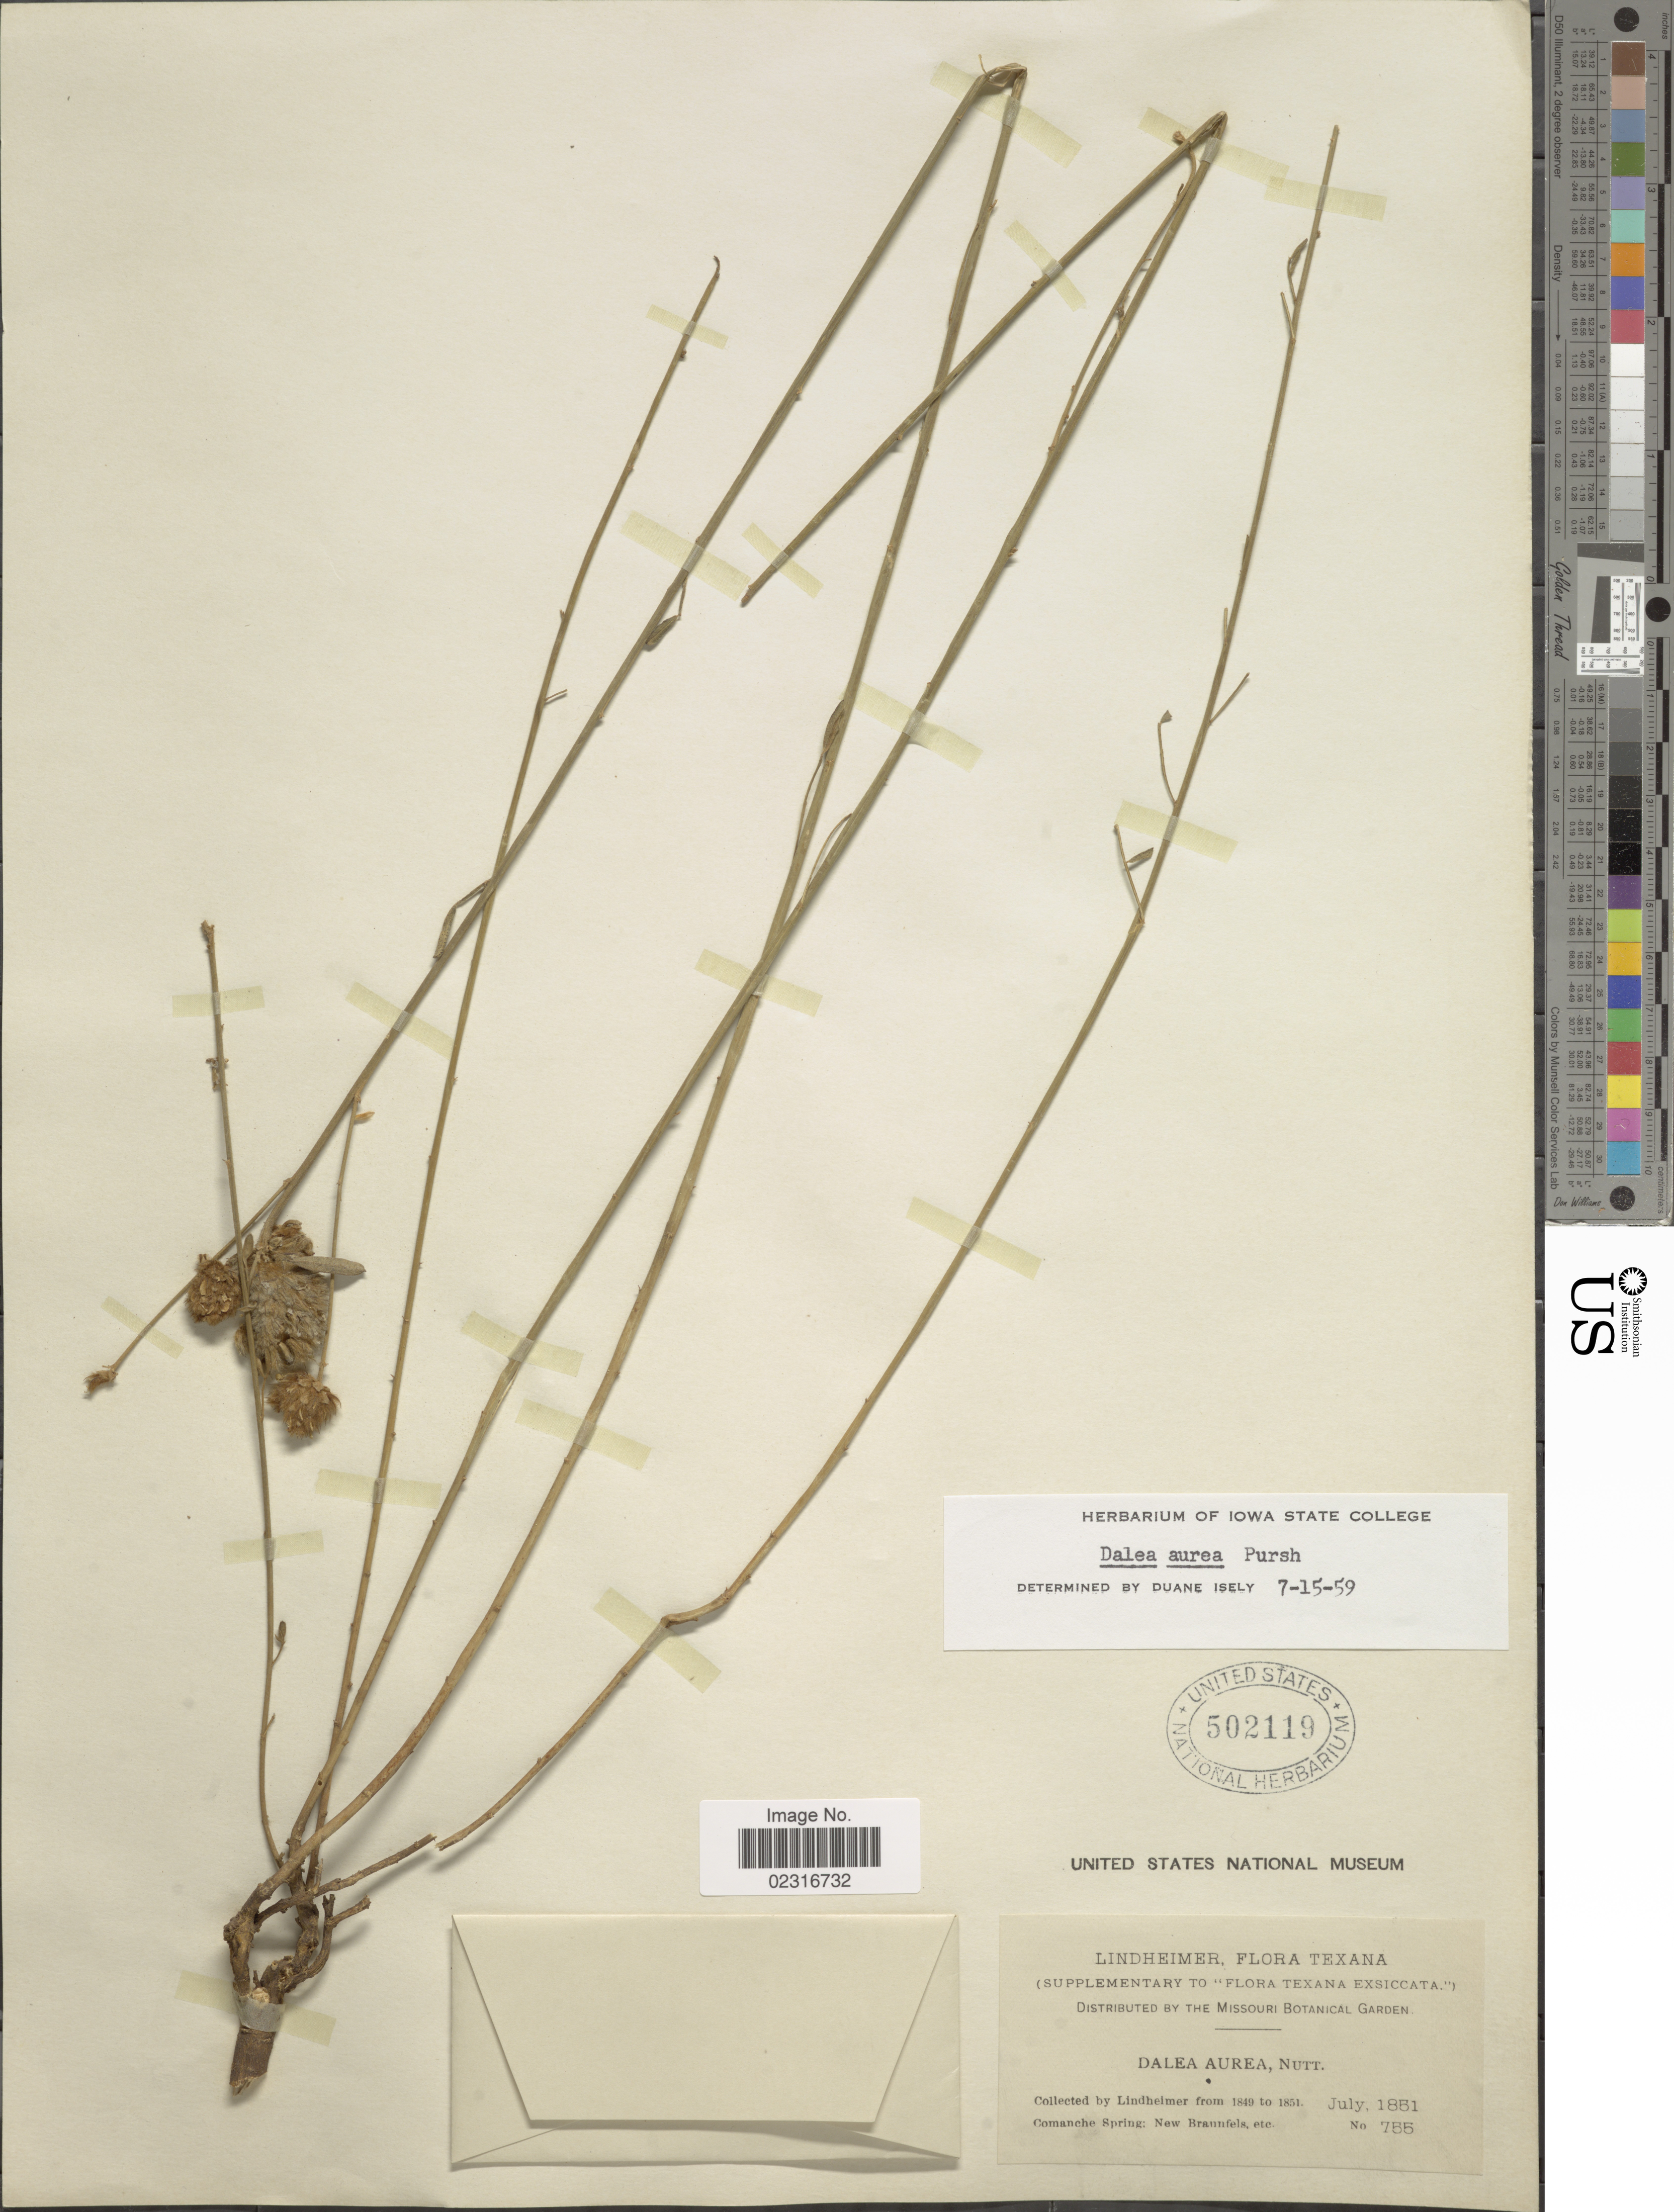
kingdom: Plantae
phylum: Tracheophyta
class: Magnoliopsida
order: Fabales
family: Fabaceae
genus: Dalea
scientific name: Dalea aurea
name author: Nutt. ex Pursh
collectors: -. Lindheimer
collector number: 755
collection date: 1851-07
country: United States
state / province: Texas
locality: Texana. Comanche Spring: New Braunfels, etc.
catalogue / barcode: US 502119